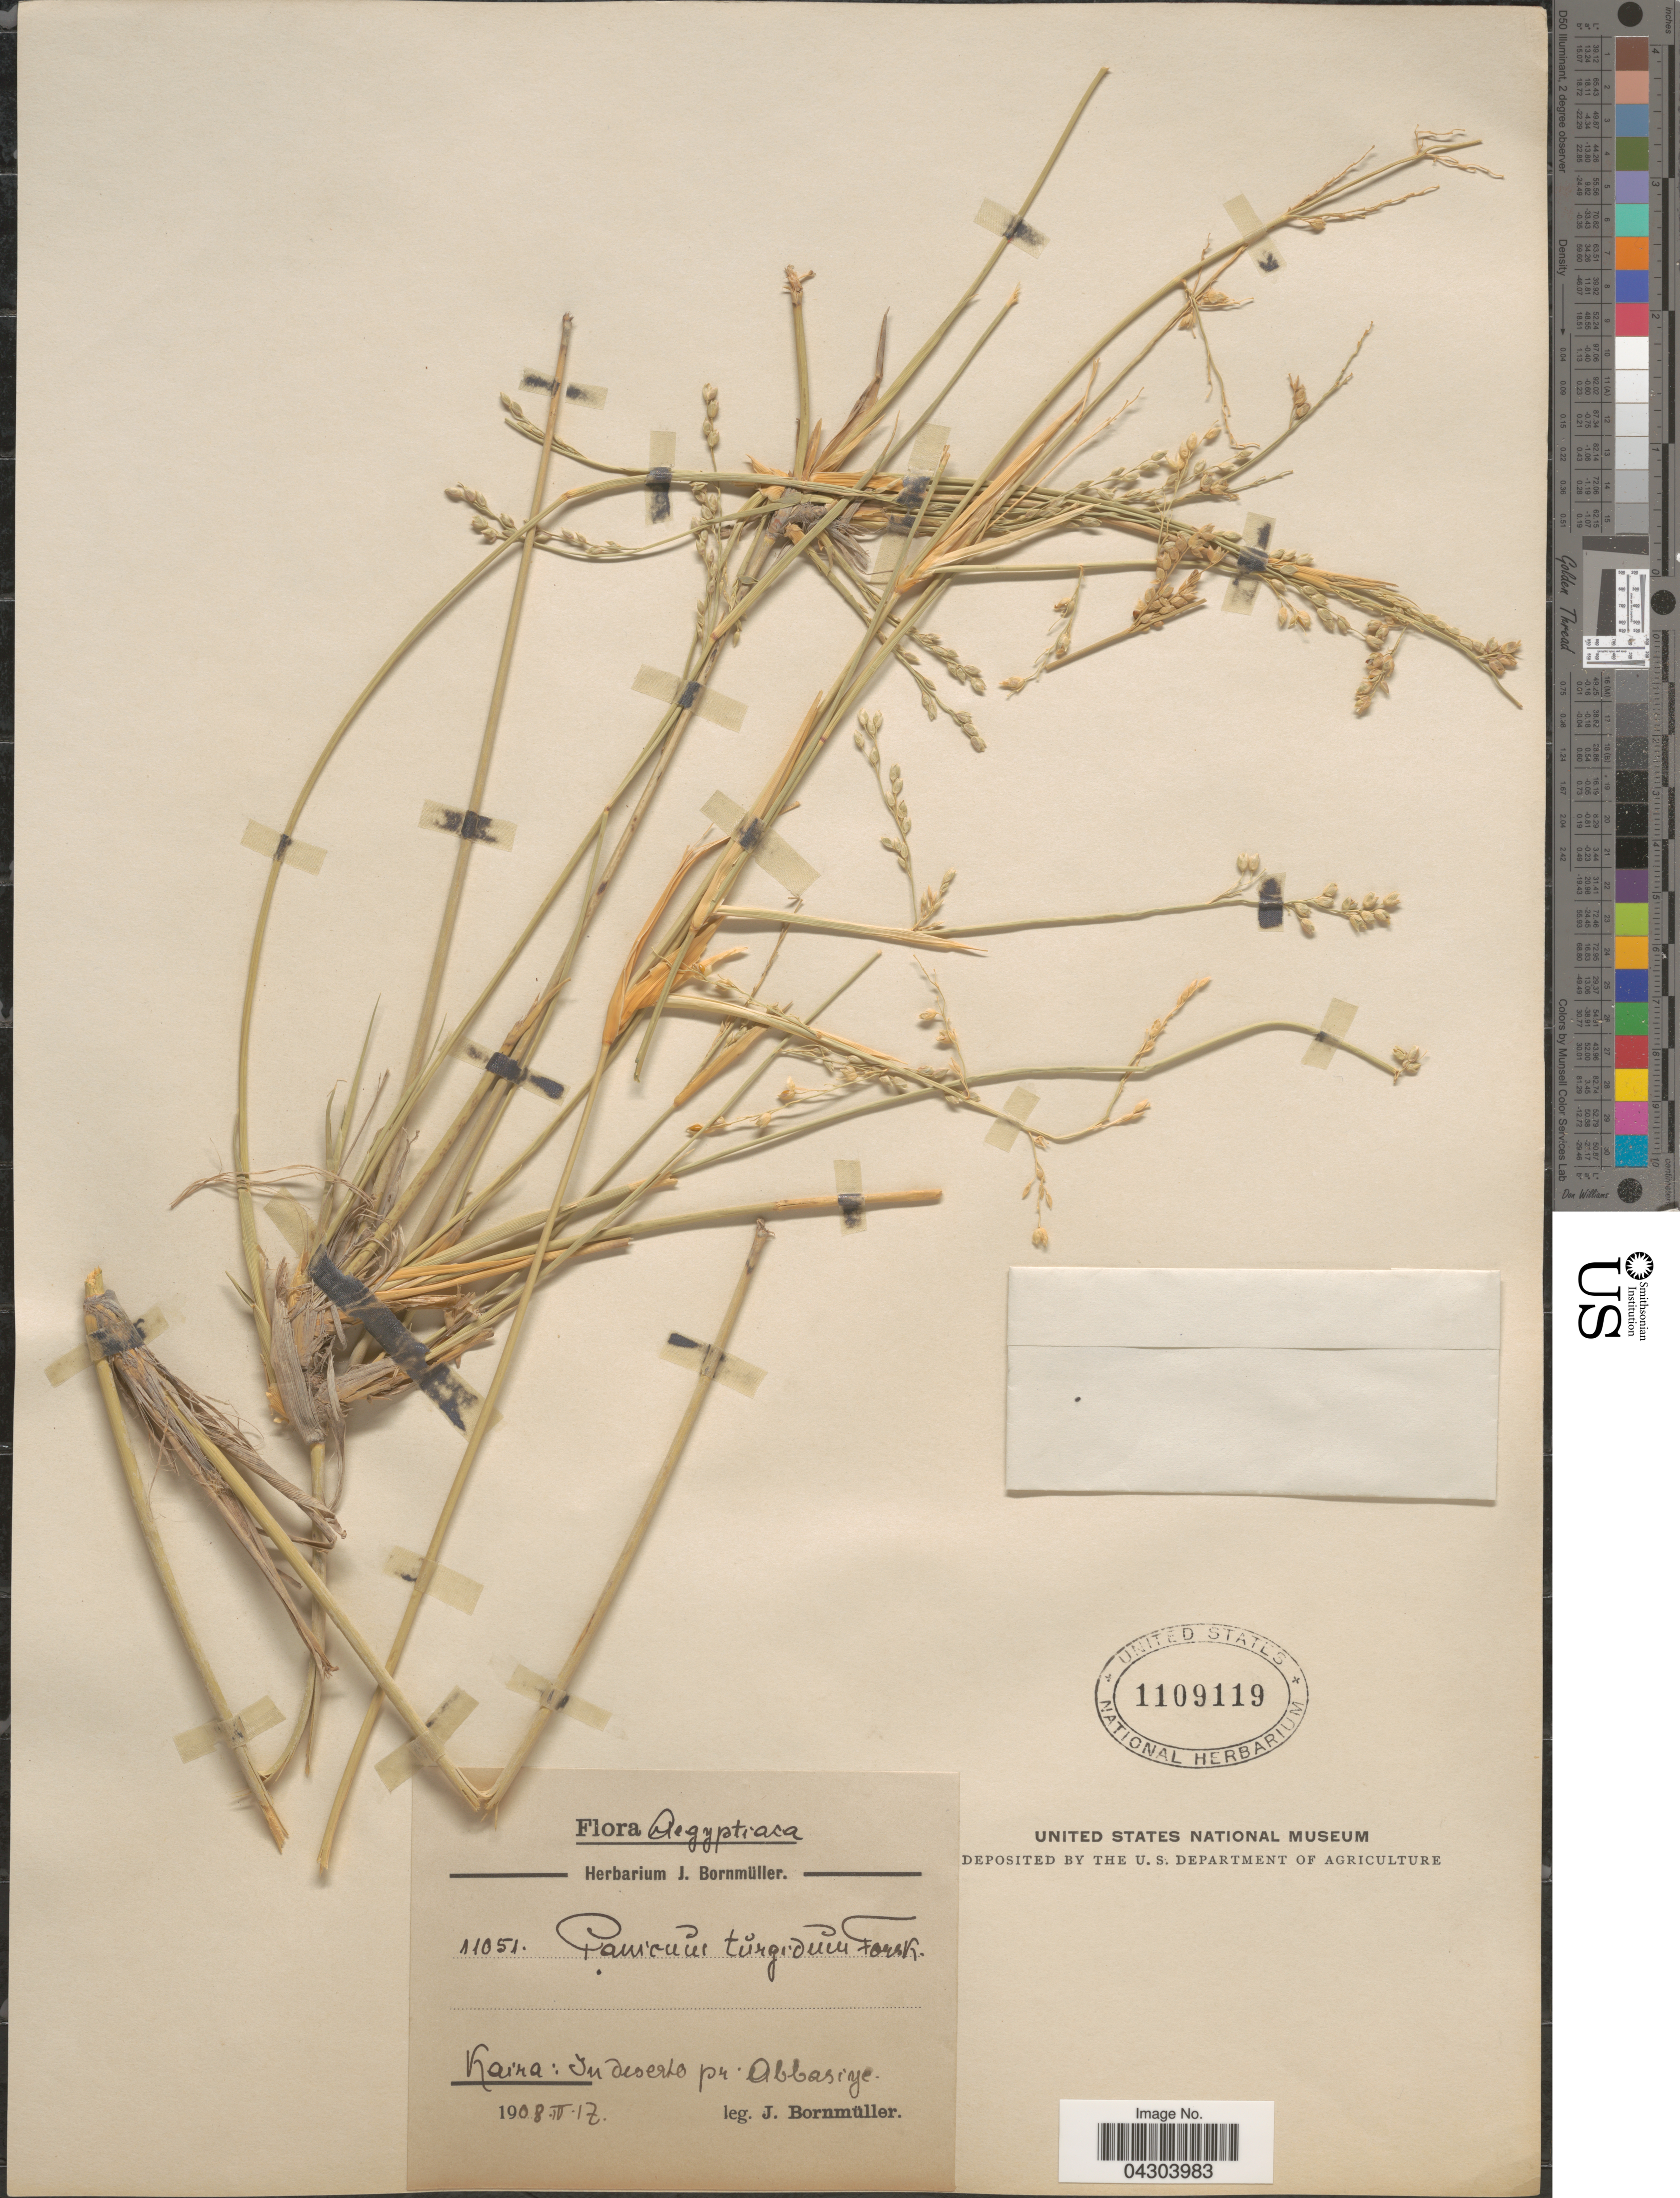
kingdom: Plantae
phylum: Tracheophyta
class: Liliopsida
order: Poales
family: Poaceae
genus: Panicum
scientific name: Panicum turgidum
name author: Forssk.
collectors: J. Bornmüller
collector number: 11051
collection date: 1908-04-17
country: Egypt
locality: Kaira: In deserto pr. Abbasiye.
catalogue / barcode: US 1109119